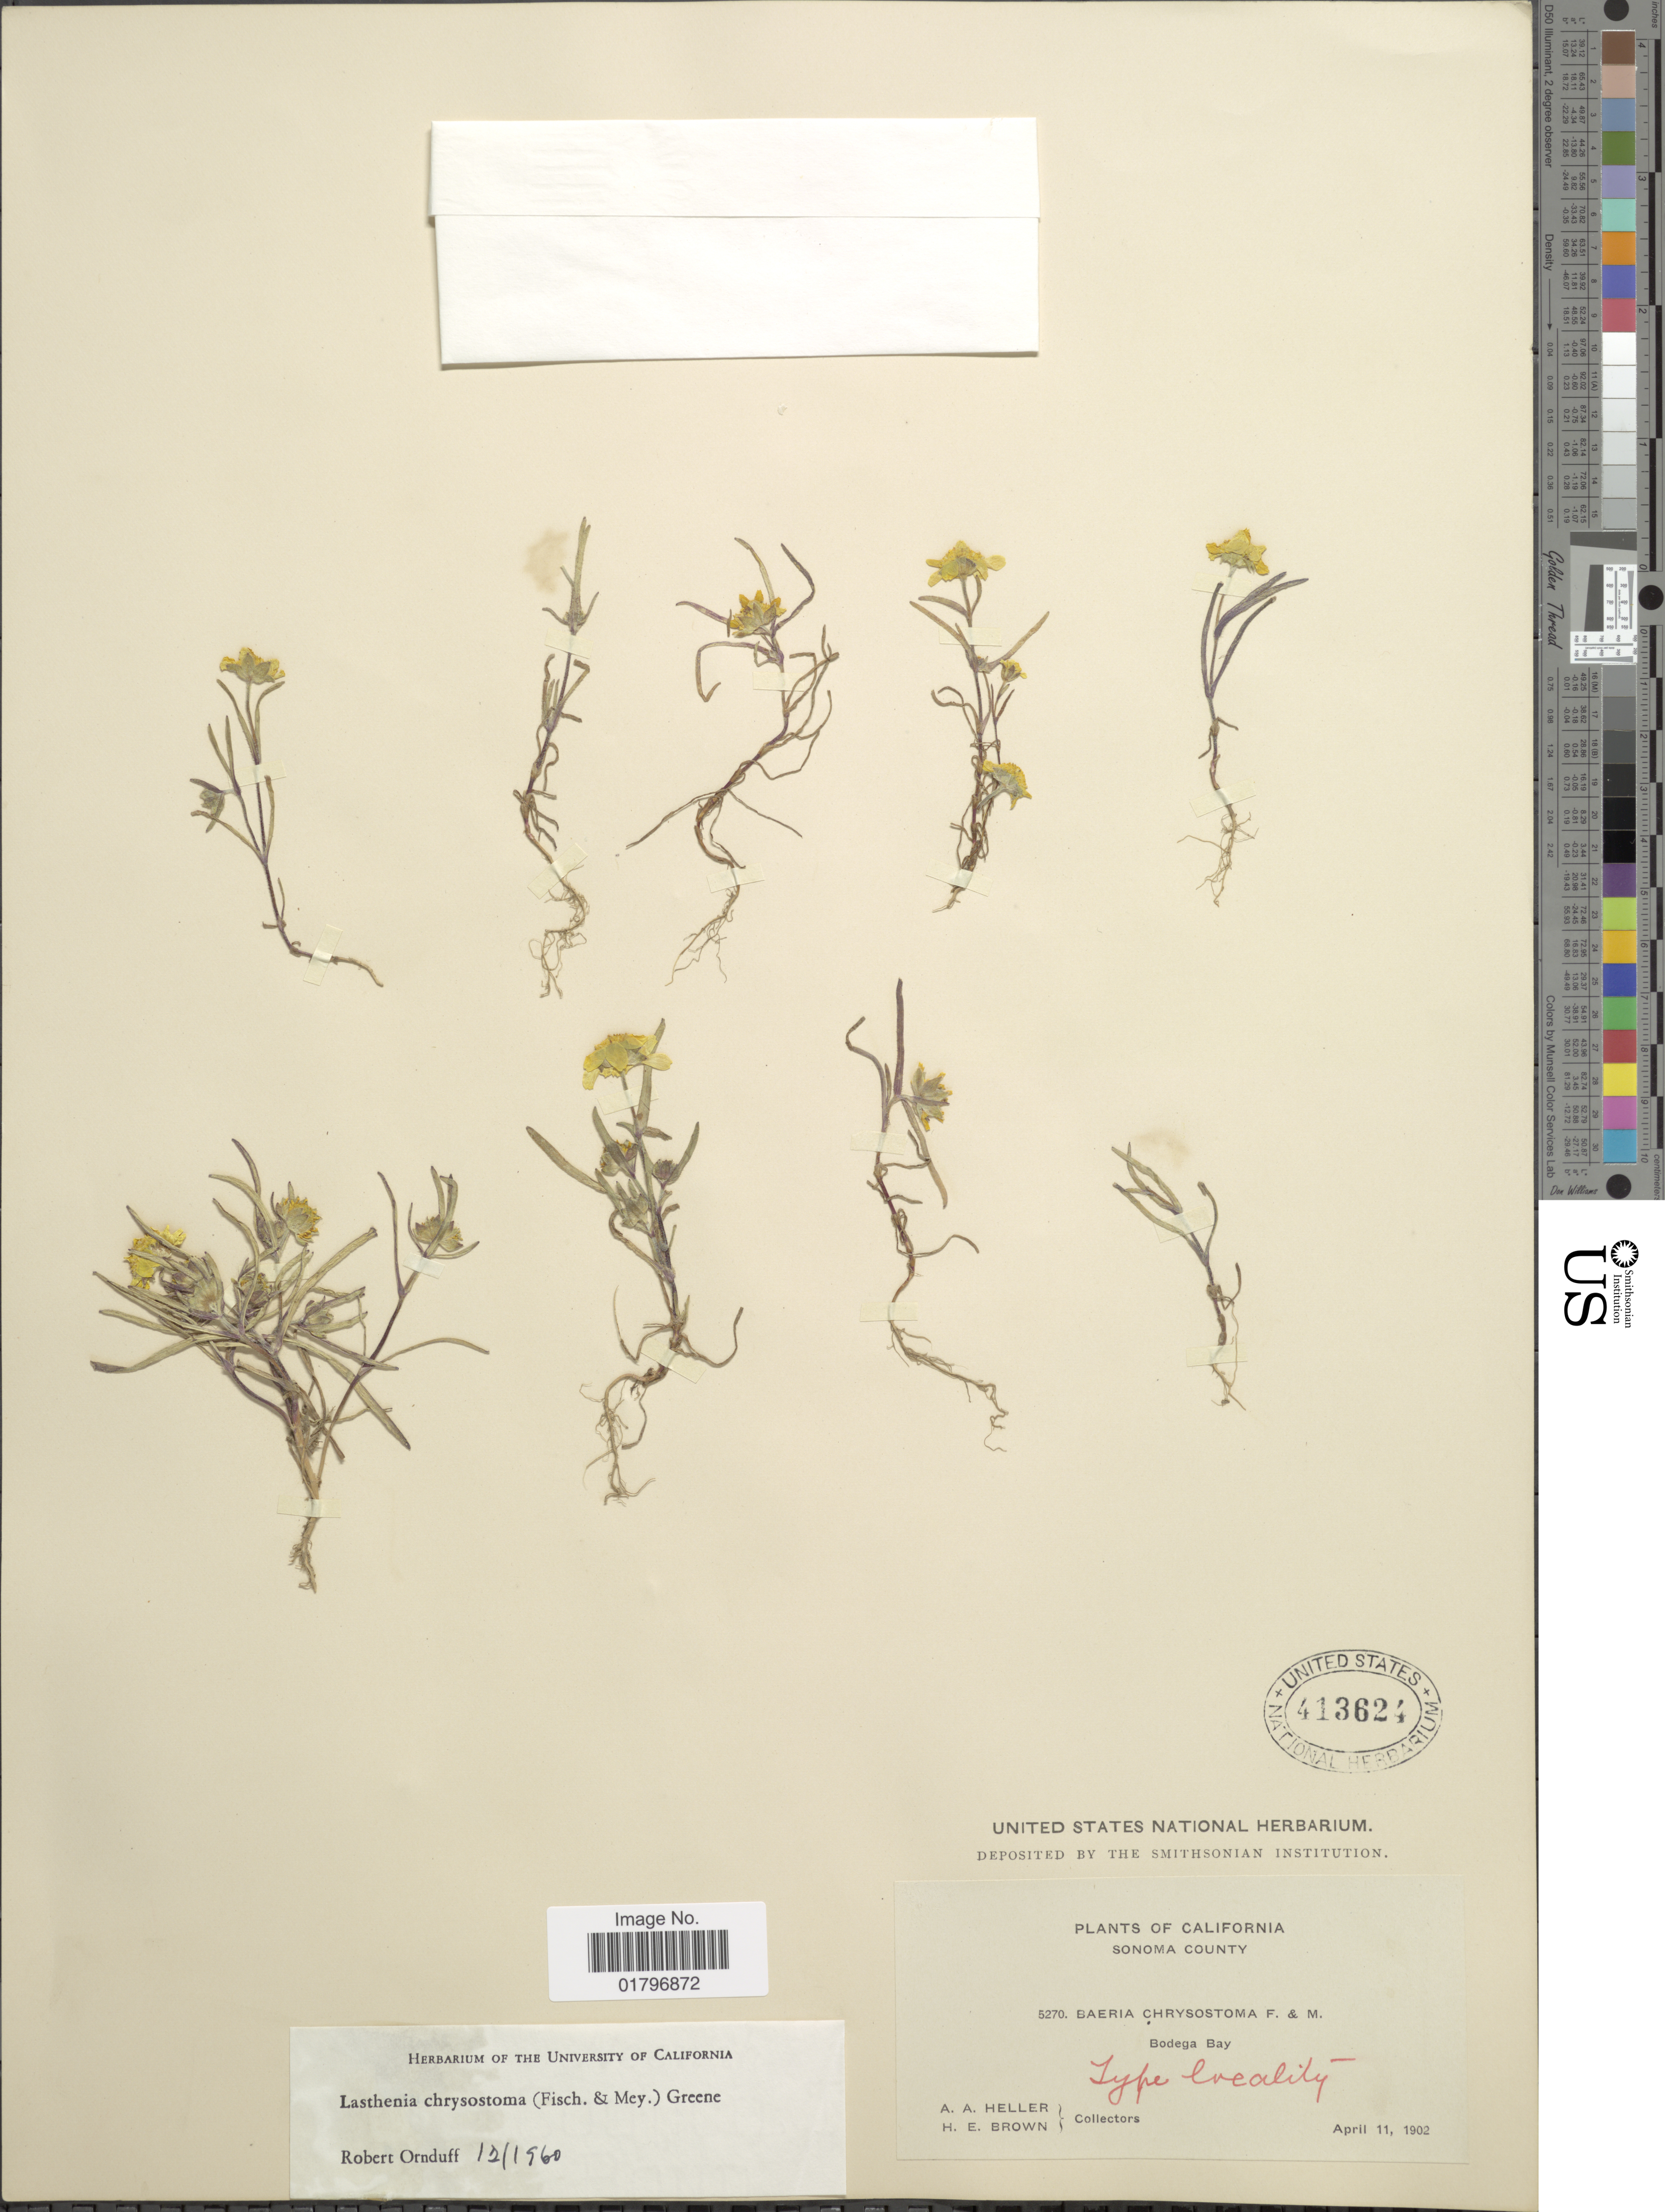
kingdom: Plantae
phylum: Tracheophyta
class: Magnoliopsida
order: Asterales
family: Asteraceae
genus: Lasthenia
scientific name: Lasthenia chrysostoma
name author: (Fisch. & C.A. Mey.) Greene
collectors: A. A. Heller & H. E. Brown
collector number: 5270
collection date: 1902-04-11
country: United States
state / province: California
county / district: Sonoma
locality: Sonoma County. Bodega Bay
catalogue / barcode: US 413624